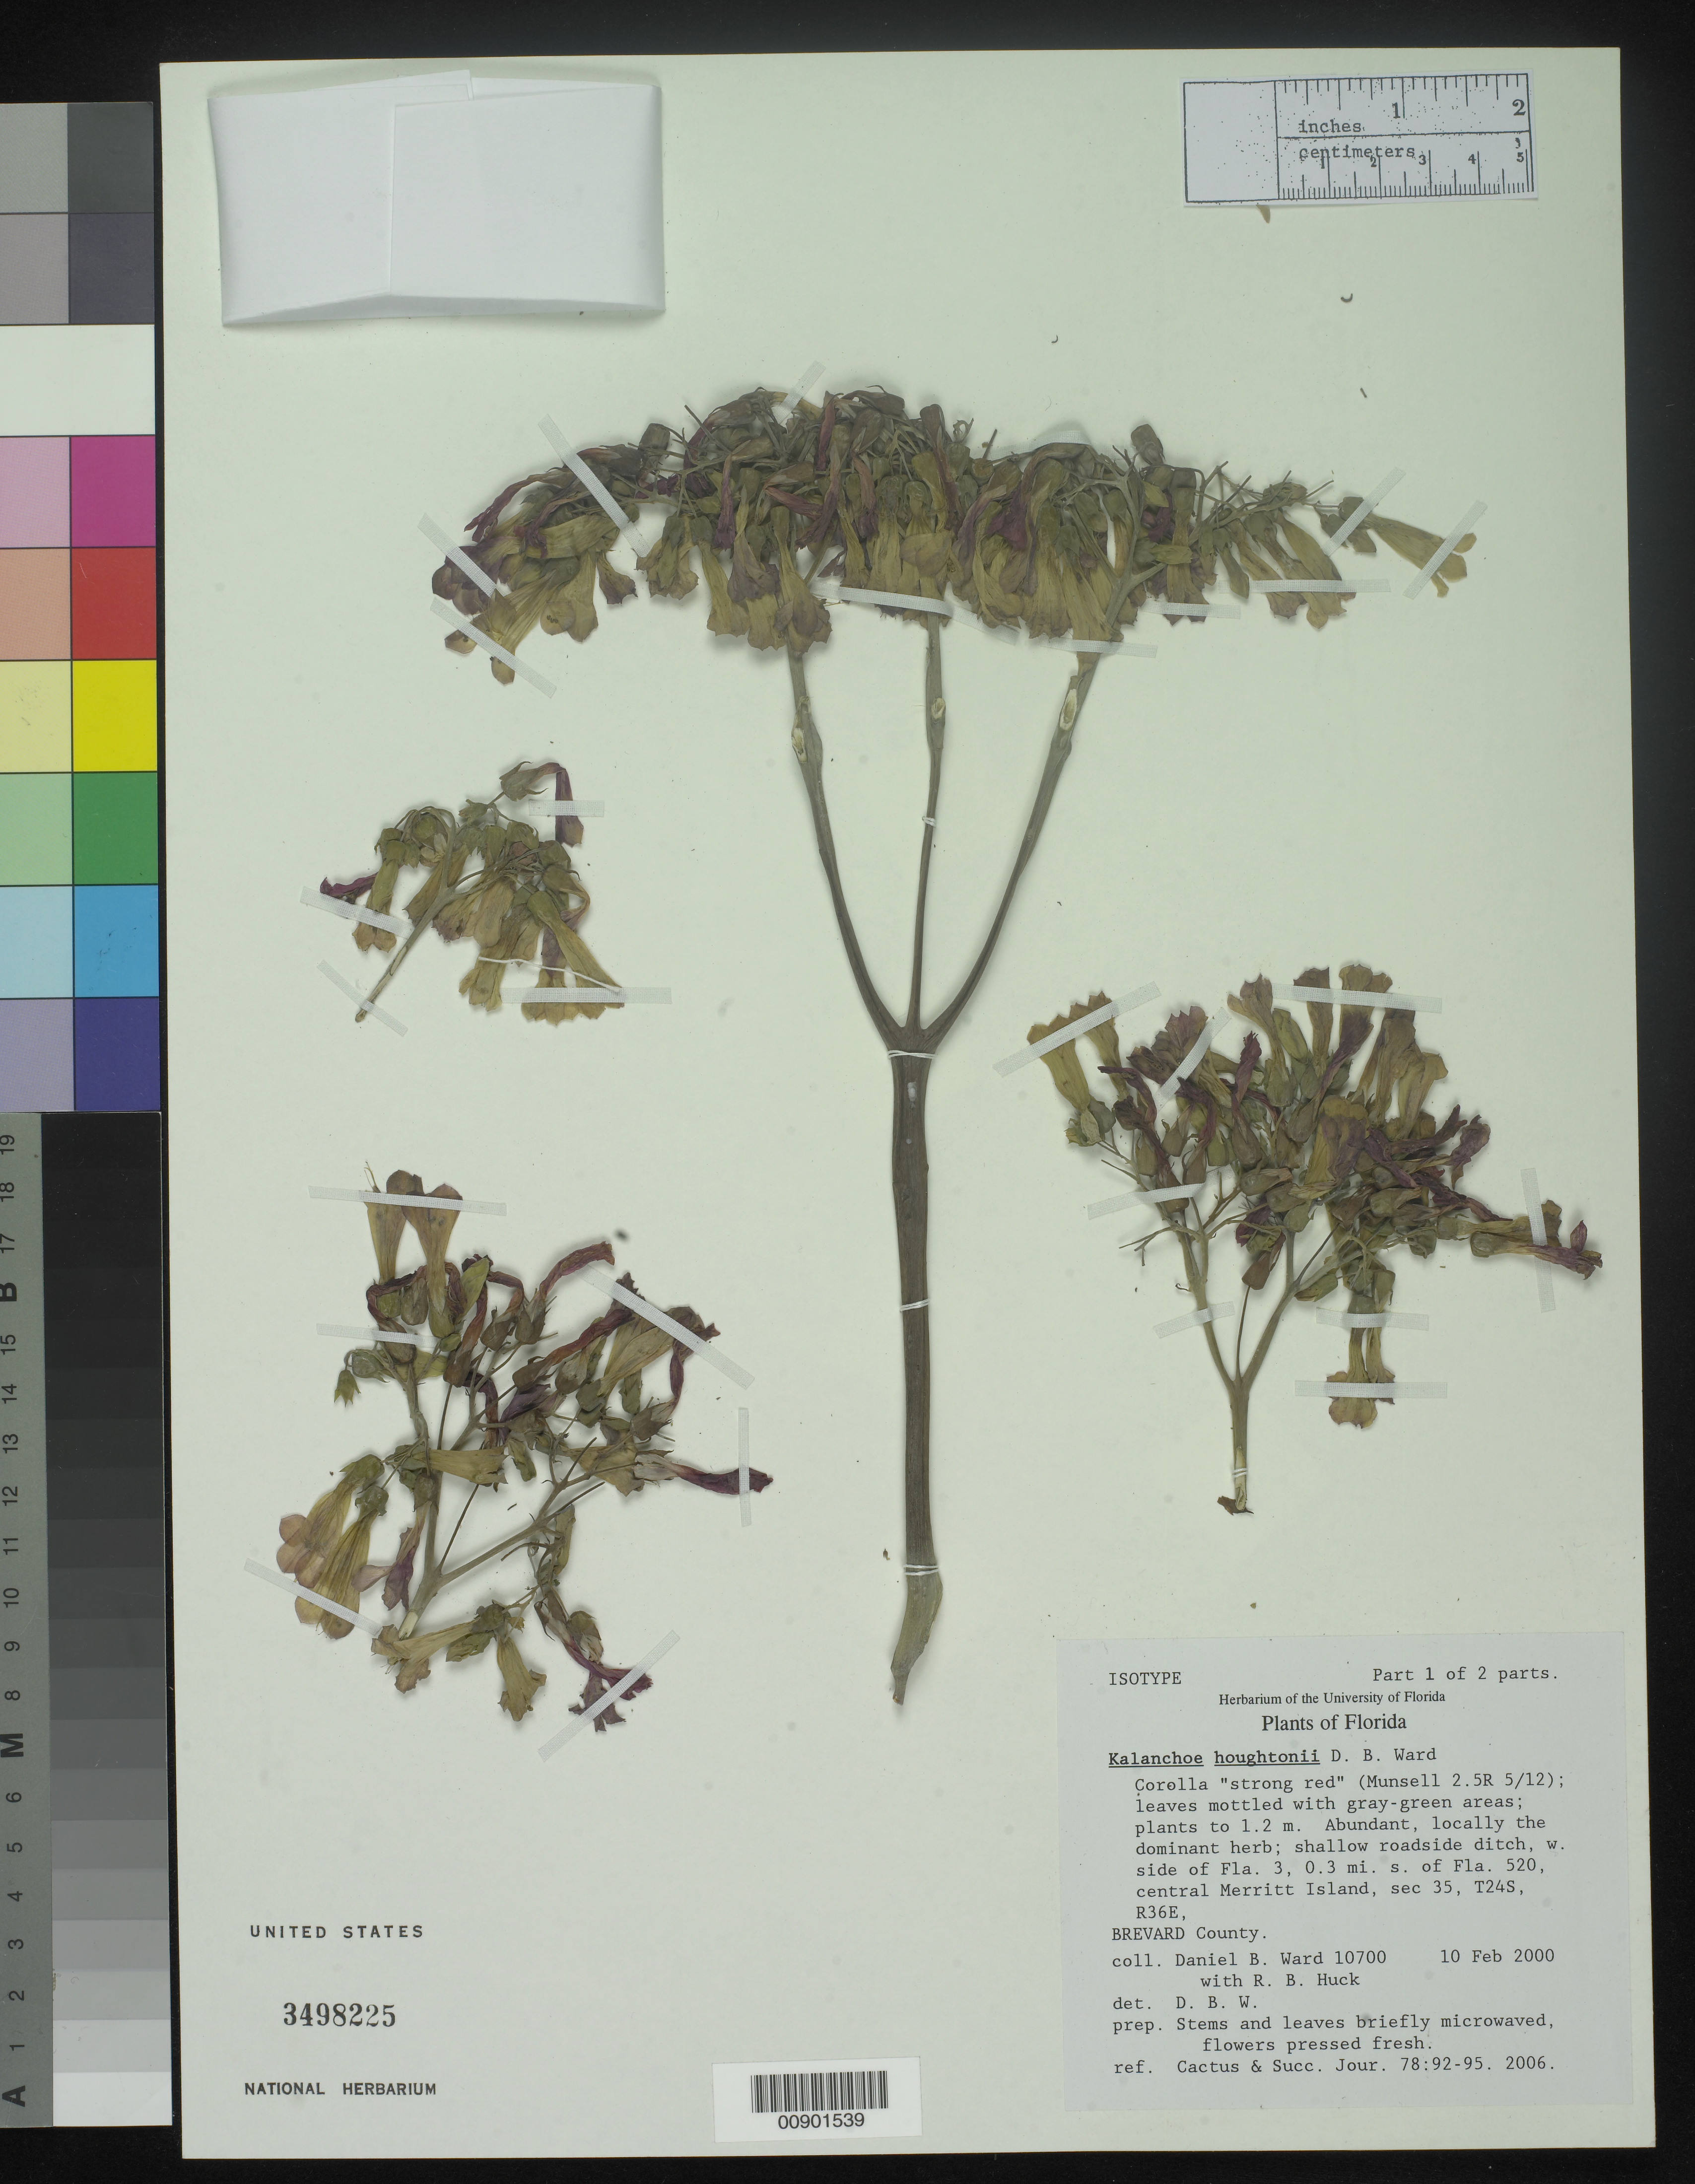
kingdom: Plantae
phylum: Tracheophyta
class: Magnoliopsida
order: Saxifragales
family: Crassulaceae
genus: Kalanchoe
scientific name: Kalanchoe x houghtonii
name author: D.B. Ward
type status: Isotype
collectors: D. B. Ward & R. Huck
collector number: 10700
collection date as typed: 10 Feb 2000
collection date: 2000-02-10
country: United States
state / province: Florida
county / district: Brevard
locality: W. side of Fla. 3, 0.3 mi. S. of Fla. 520, central Merritt Island, sec. 35, T24S, R36E, Brevard County.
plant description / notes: Putative hybrid of K. daigremontiana x K. delagoensis. =Bryophyllum ×houghtonii (D.B. Ward) P.I. Forst. acc. to Forster (see Austrobaileya 7: 383, 2006).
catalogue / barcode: US 3498225